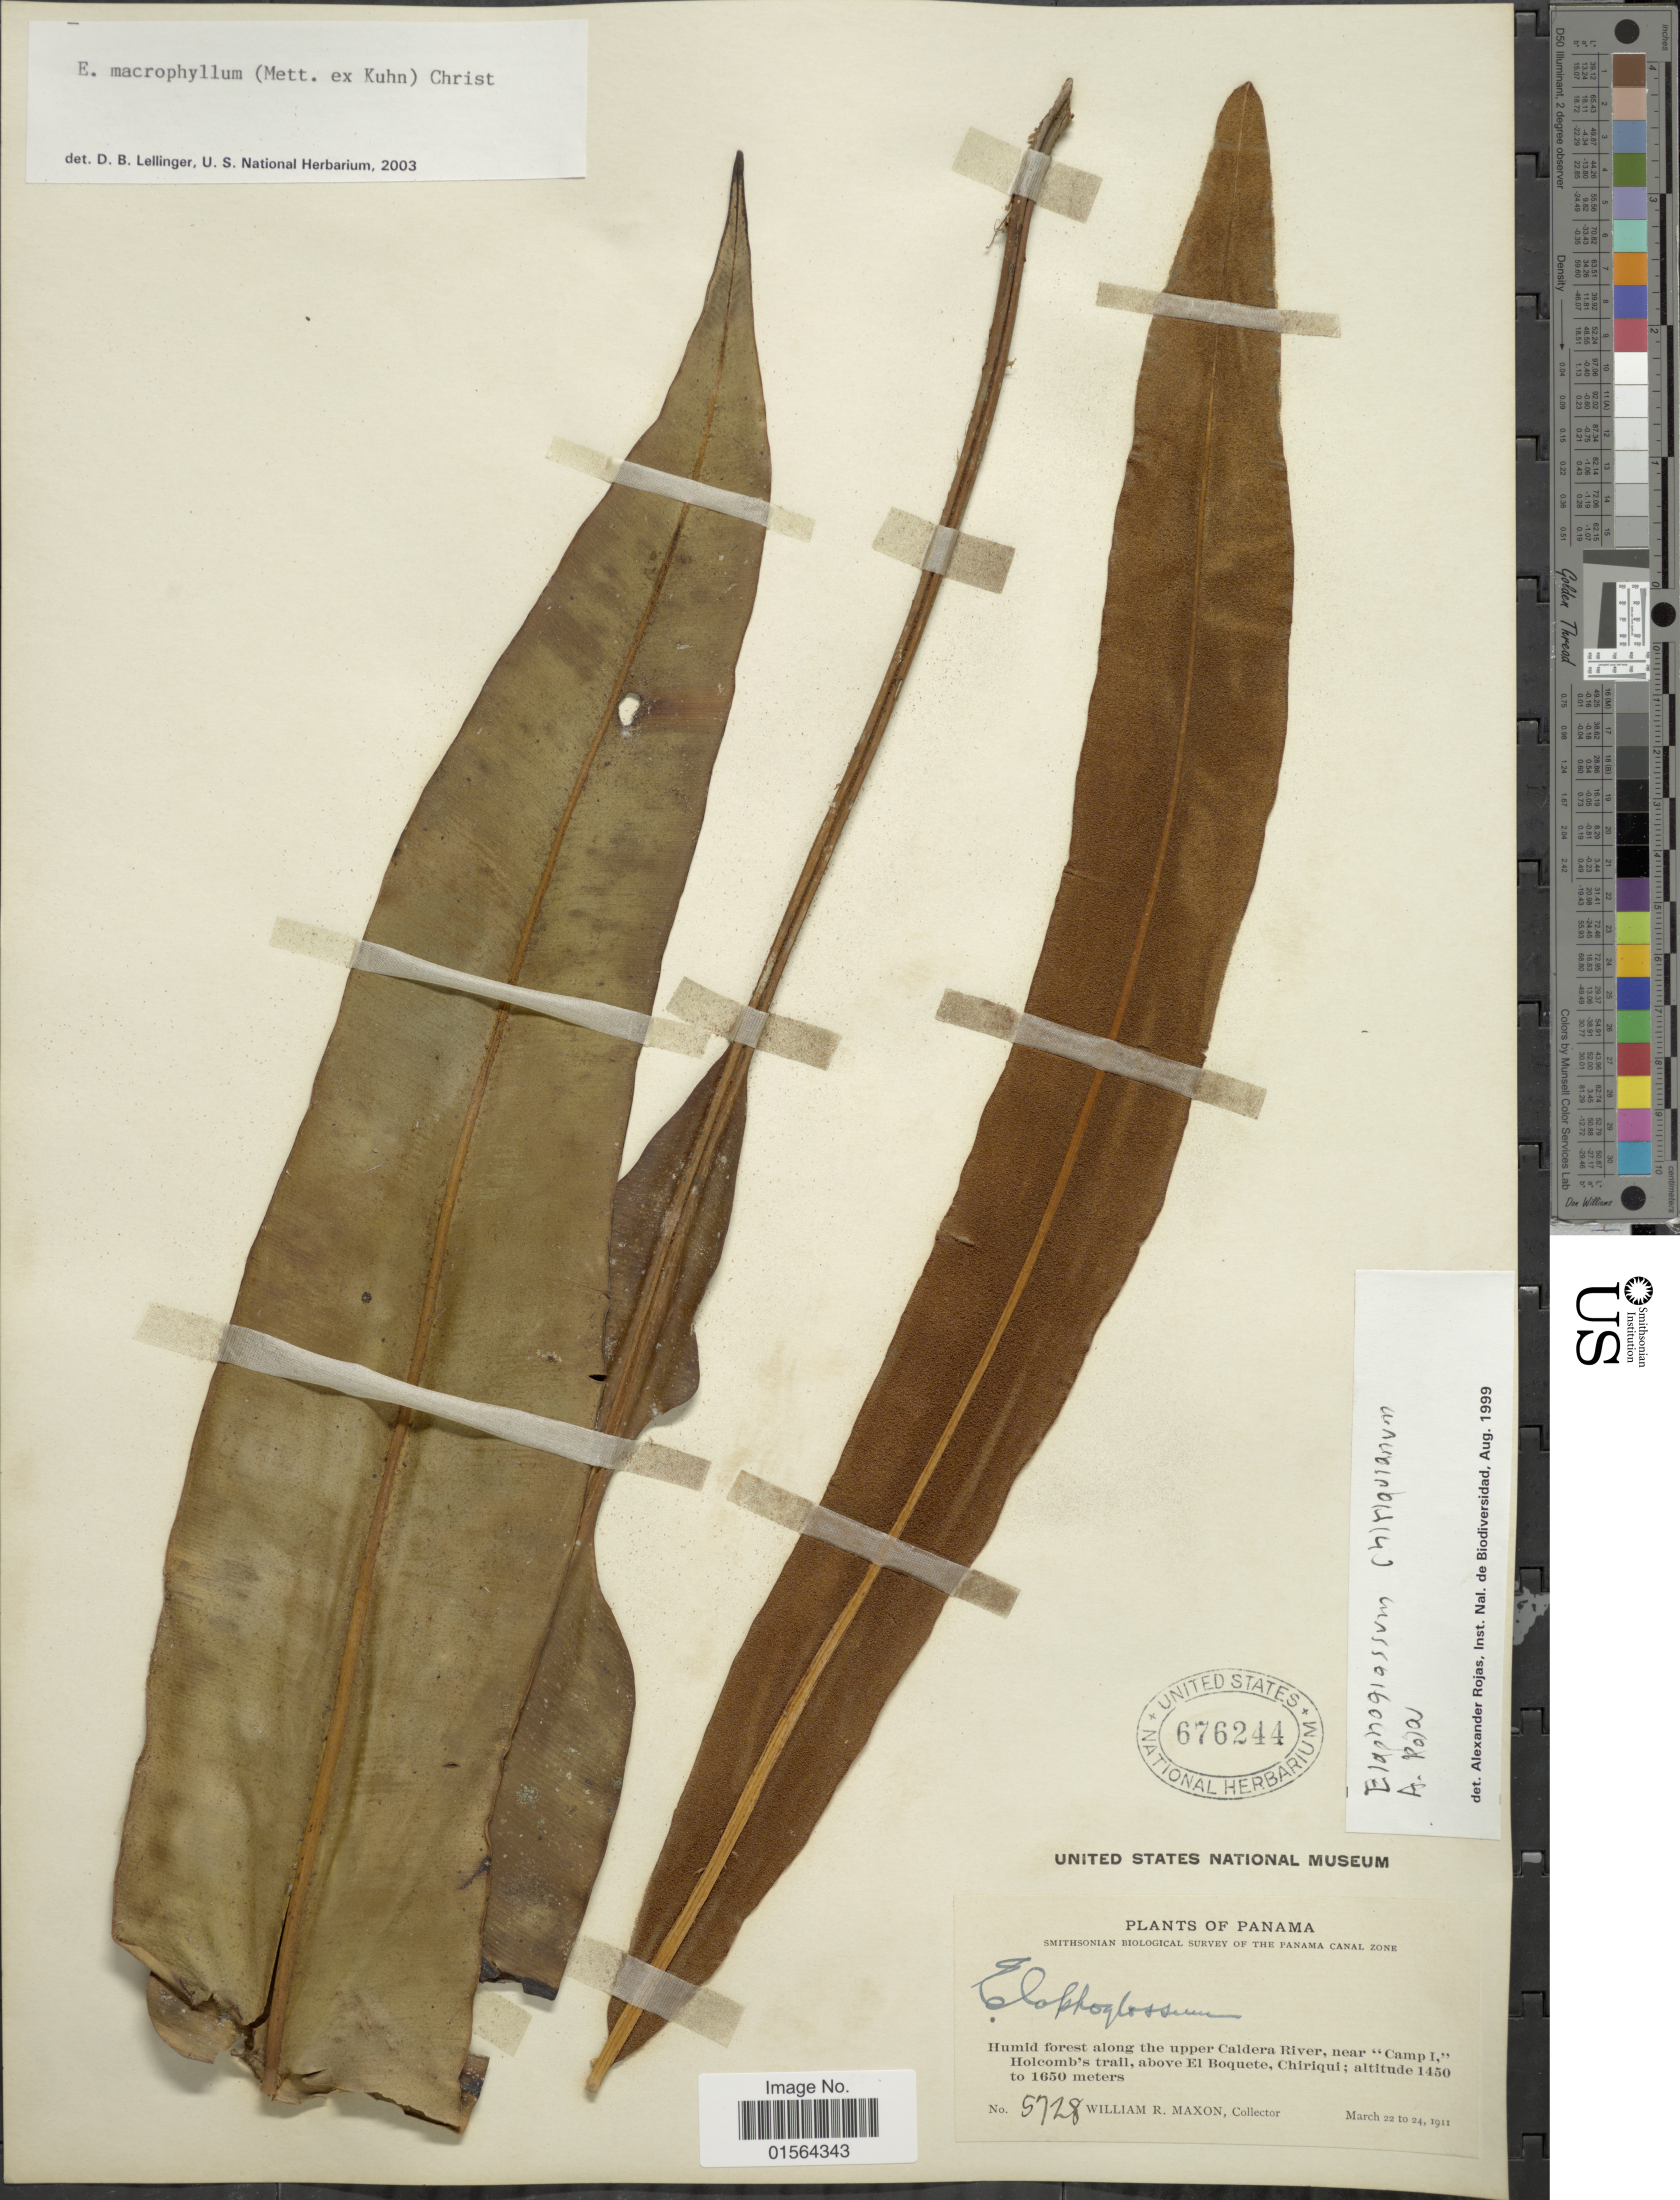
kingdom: Plantae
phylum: Tracheophyta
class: Polypodiopsida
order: Polypodiales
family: Dryopteridaceae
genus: Elaphoglossum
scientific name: Elaphoglossum macrophyllum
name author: (Mett. ex Kuhn) Christ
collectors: W. R. Maxon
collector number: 5728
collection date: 1911-03-22/1911-03-24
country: Panama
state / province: Chiriqui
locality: Humid forest along the upper Caldera River, near Camp 1, Holcomb's trail, above El Boquete, Chiriqui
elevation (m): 1450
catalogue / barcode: US 676244